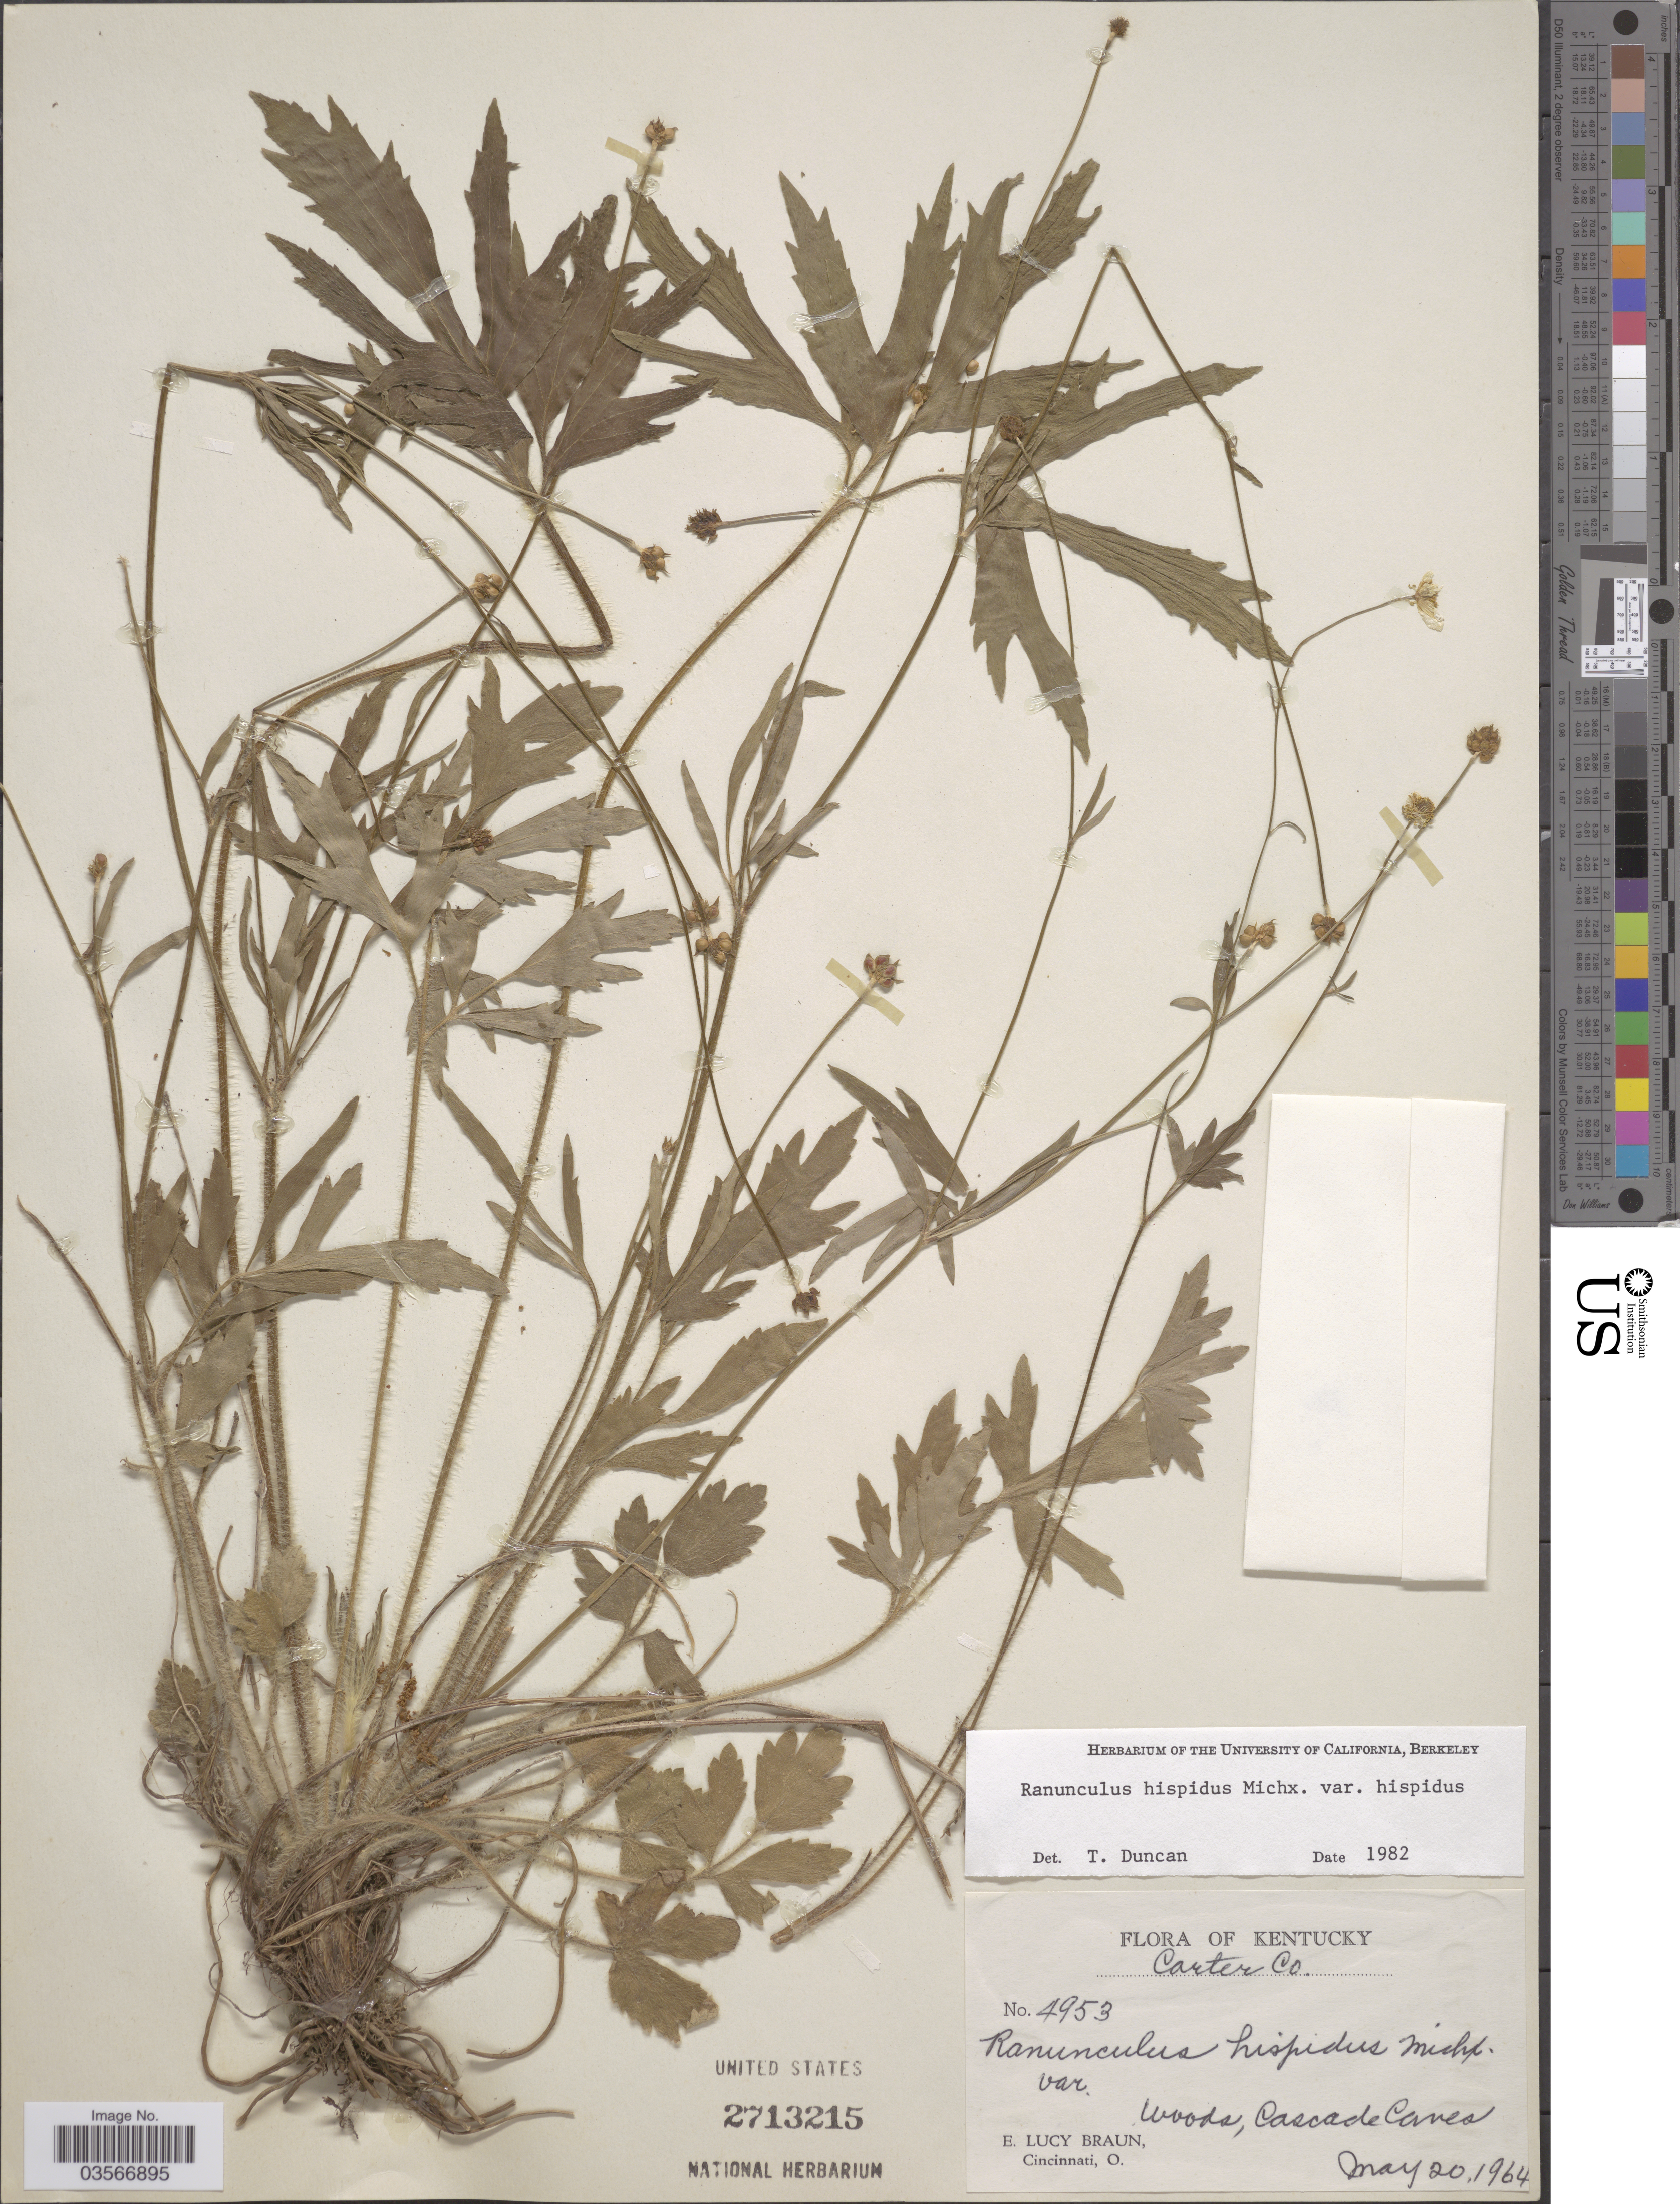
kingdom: Plantae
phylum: Tracheophyta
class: Magnoliopsida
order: Ranunculales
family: Ranunculaceae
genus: Ranunculus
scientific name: Ranunculus hispidus var. hispidus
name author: Michx.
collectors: E. L. Braun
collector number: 4953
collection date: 1964-05-20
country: United States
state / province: Kentucky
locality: Carter Co. Woods, Cascade Caves.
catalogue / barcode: US 2713215